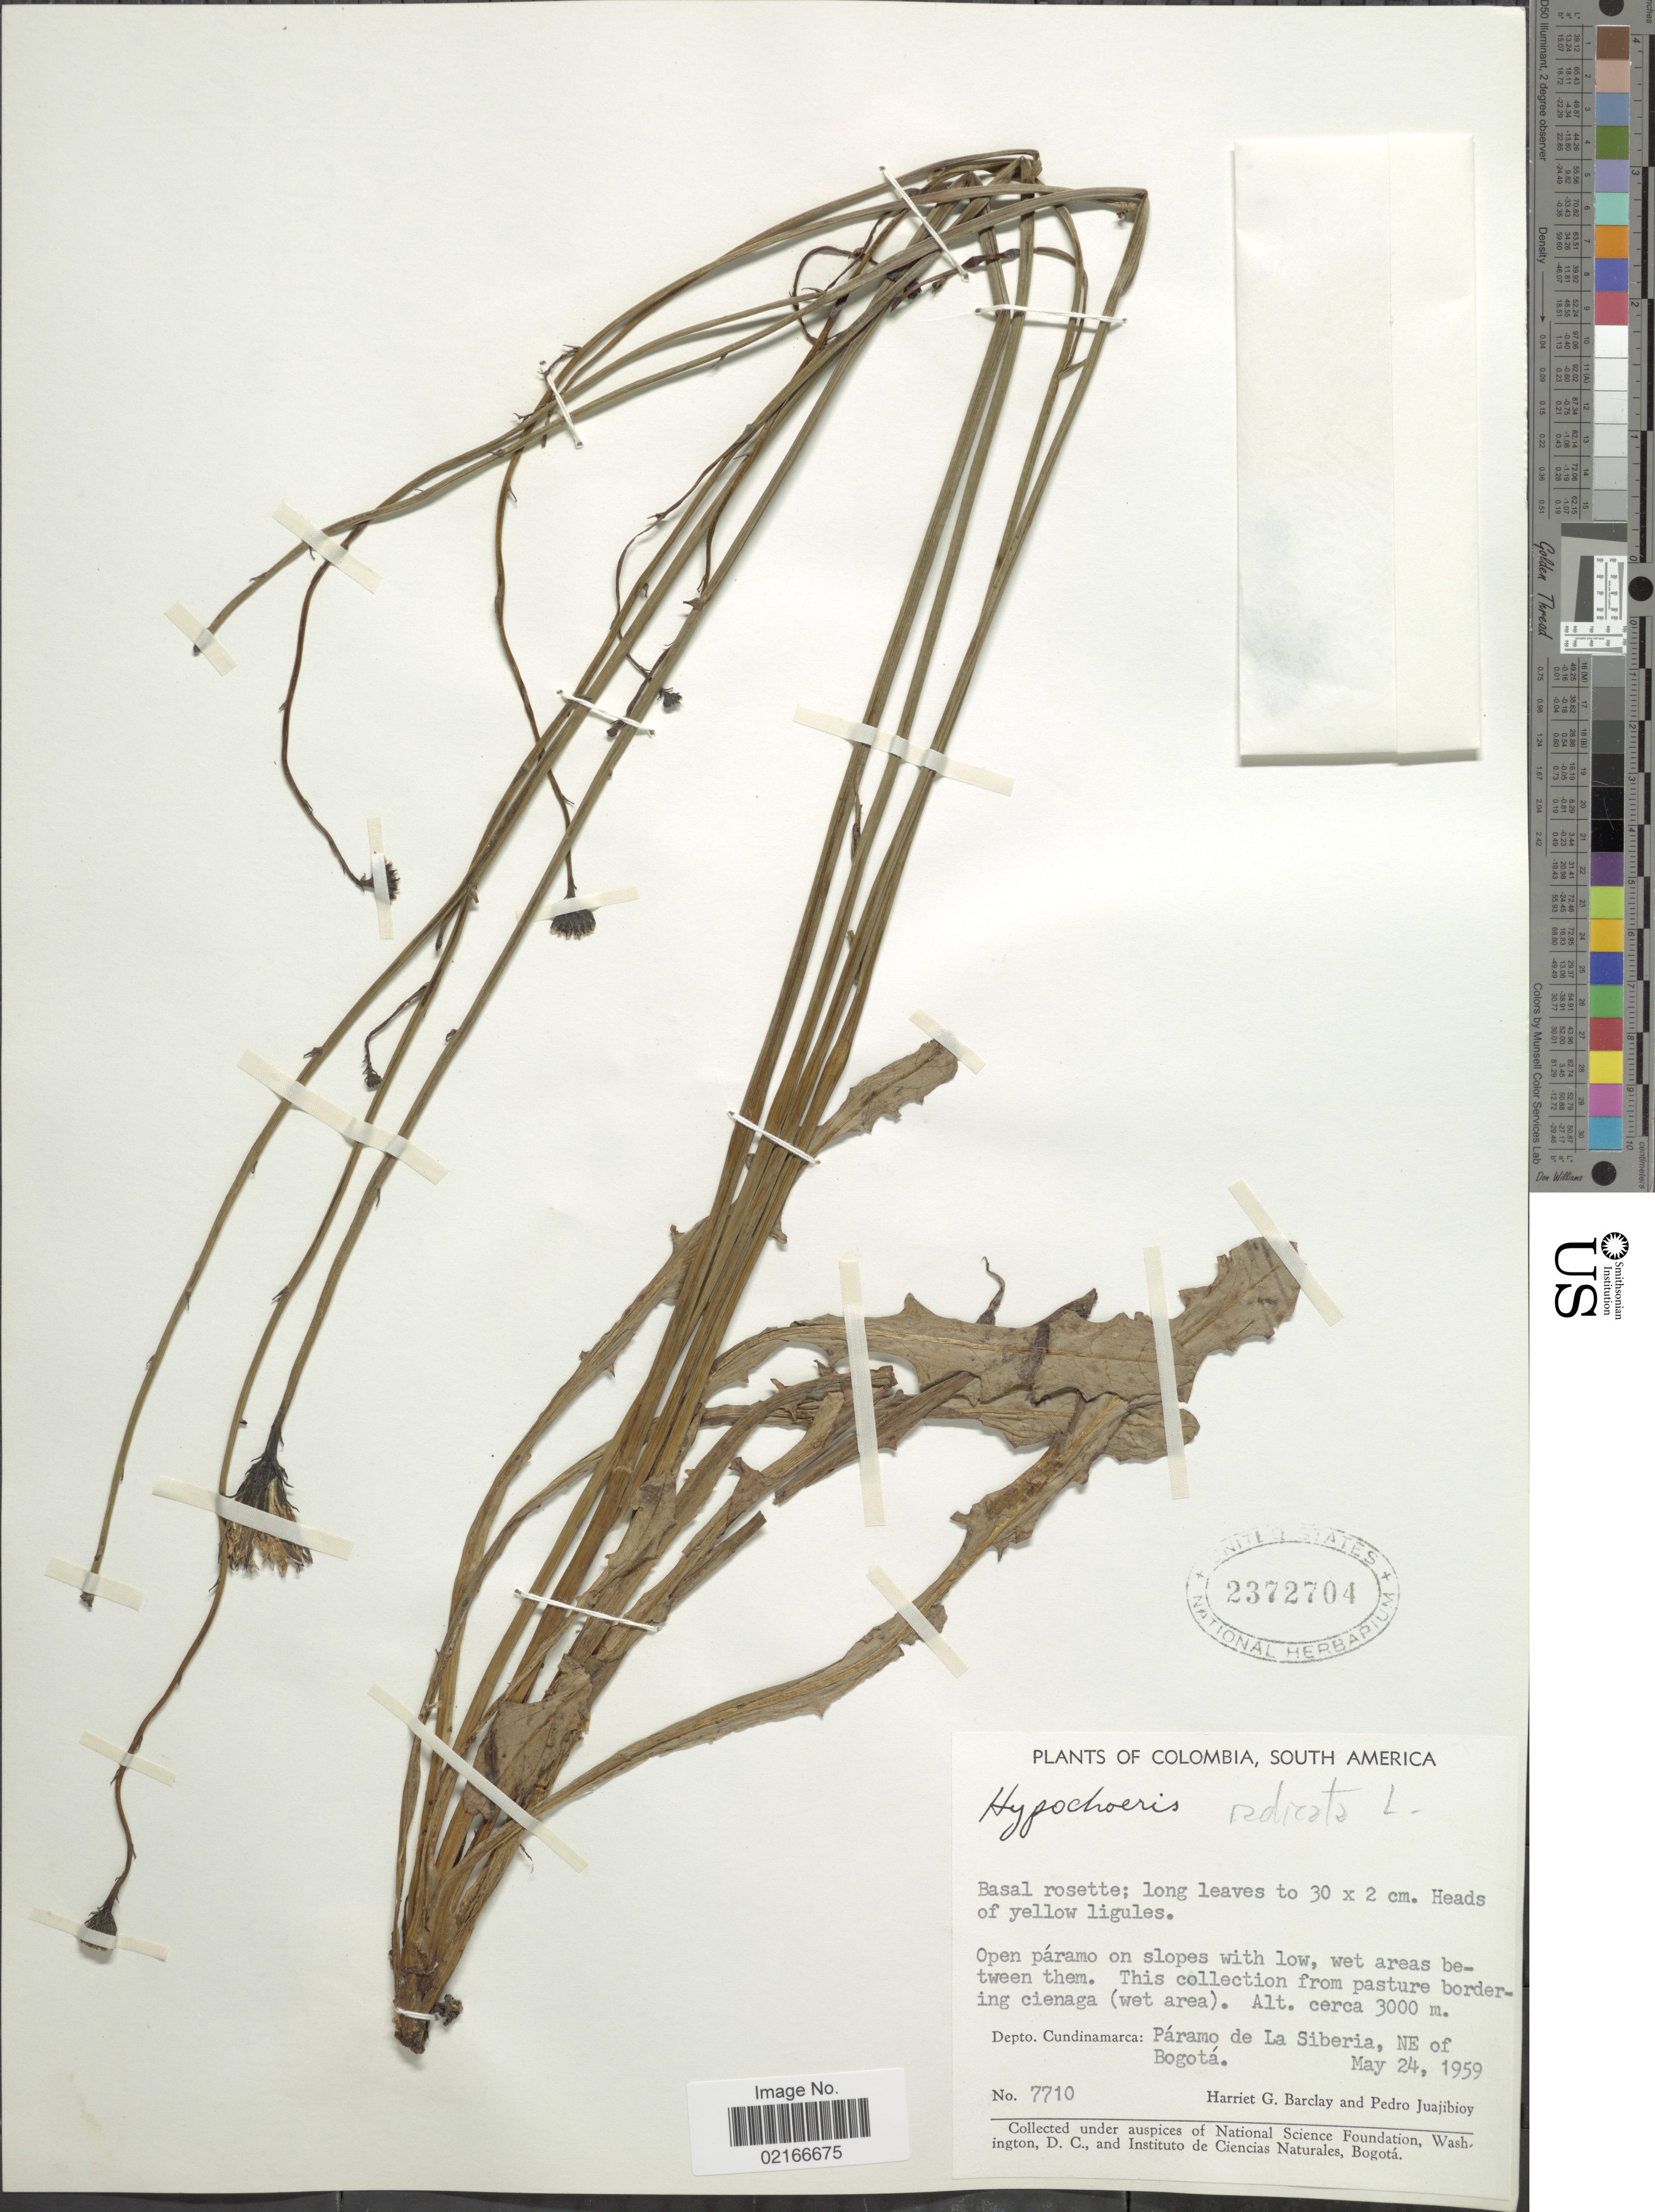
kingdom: Plantae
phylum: Tracheophyta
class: Magnoliopsida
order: Asterales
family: Asteraceae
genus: Hypochaeris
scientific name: Hypochaeris radicata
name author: L.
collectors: H. G. Barclay & P. Juajibioy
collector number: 7710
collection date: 1959-05-24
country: Colombia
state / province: Cundinamarca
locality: Páramo de La Siberia, NE of Bogotá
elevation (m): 3000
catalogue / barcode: US 2372704